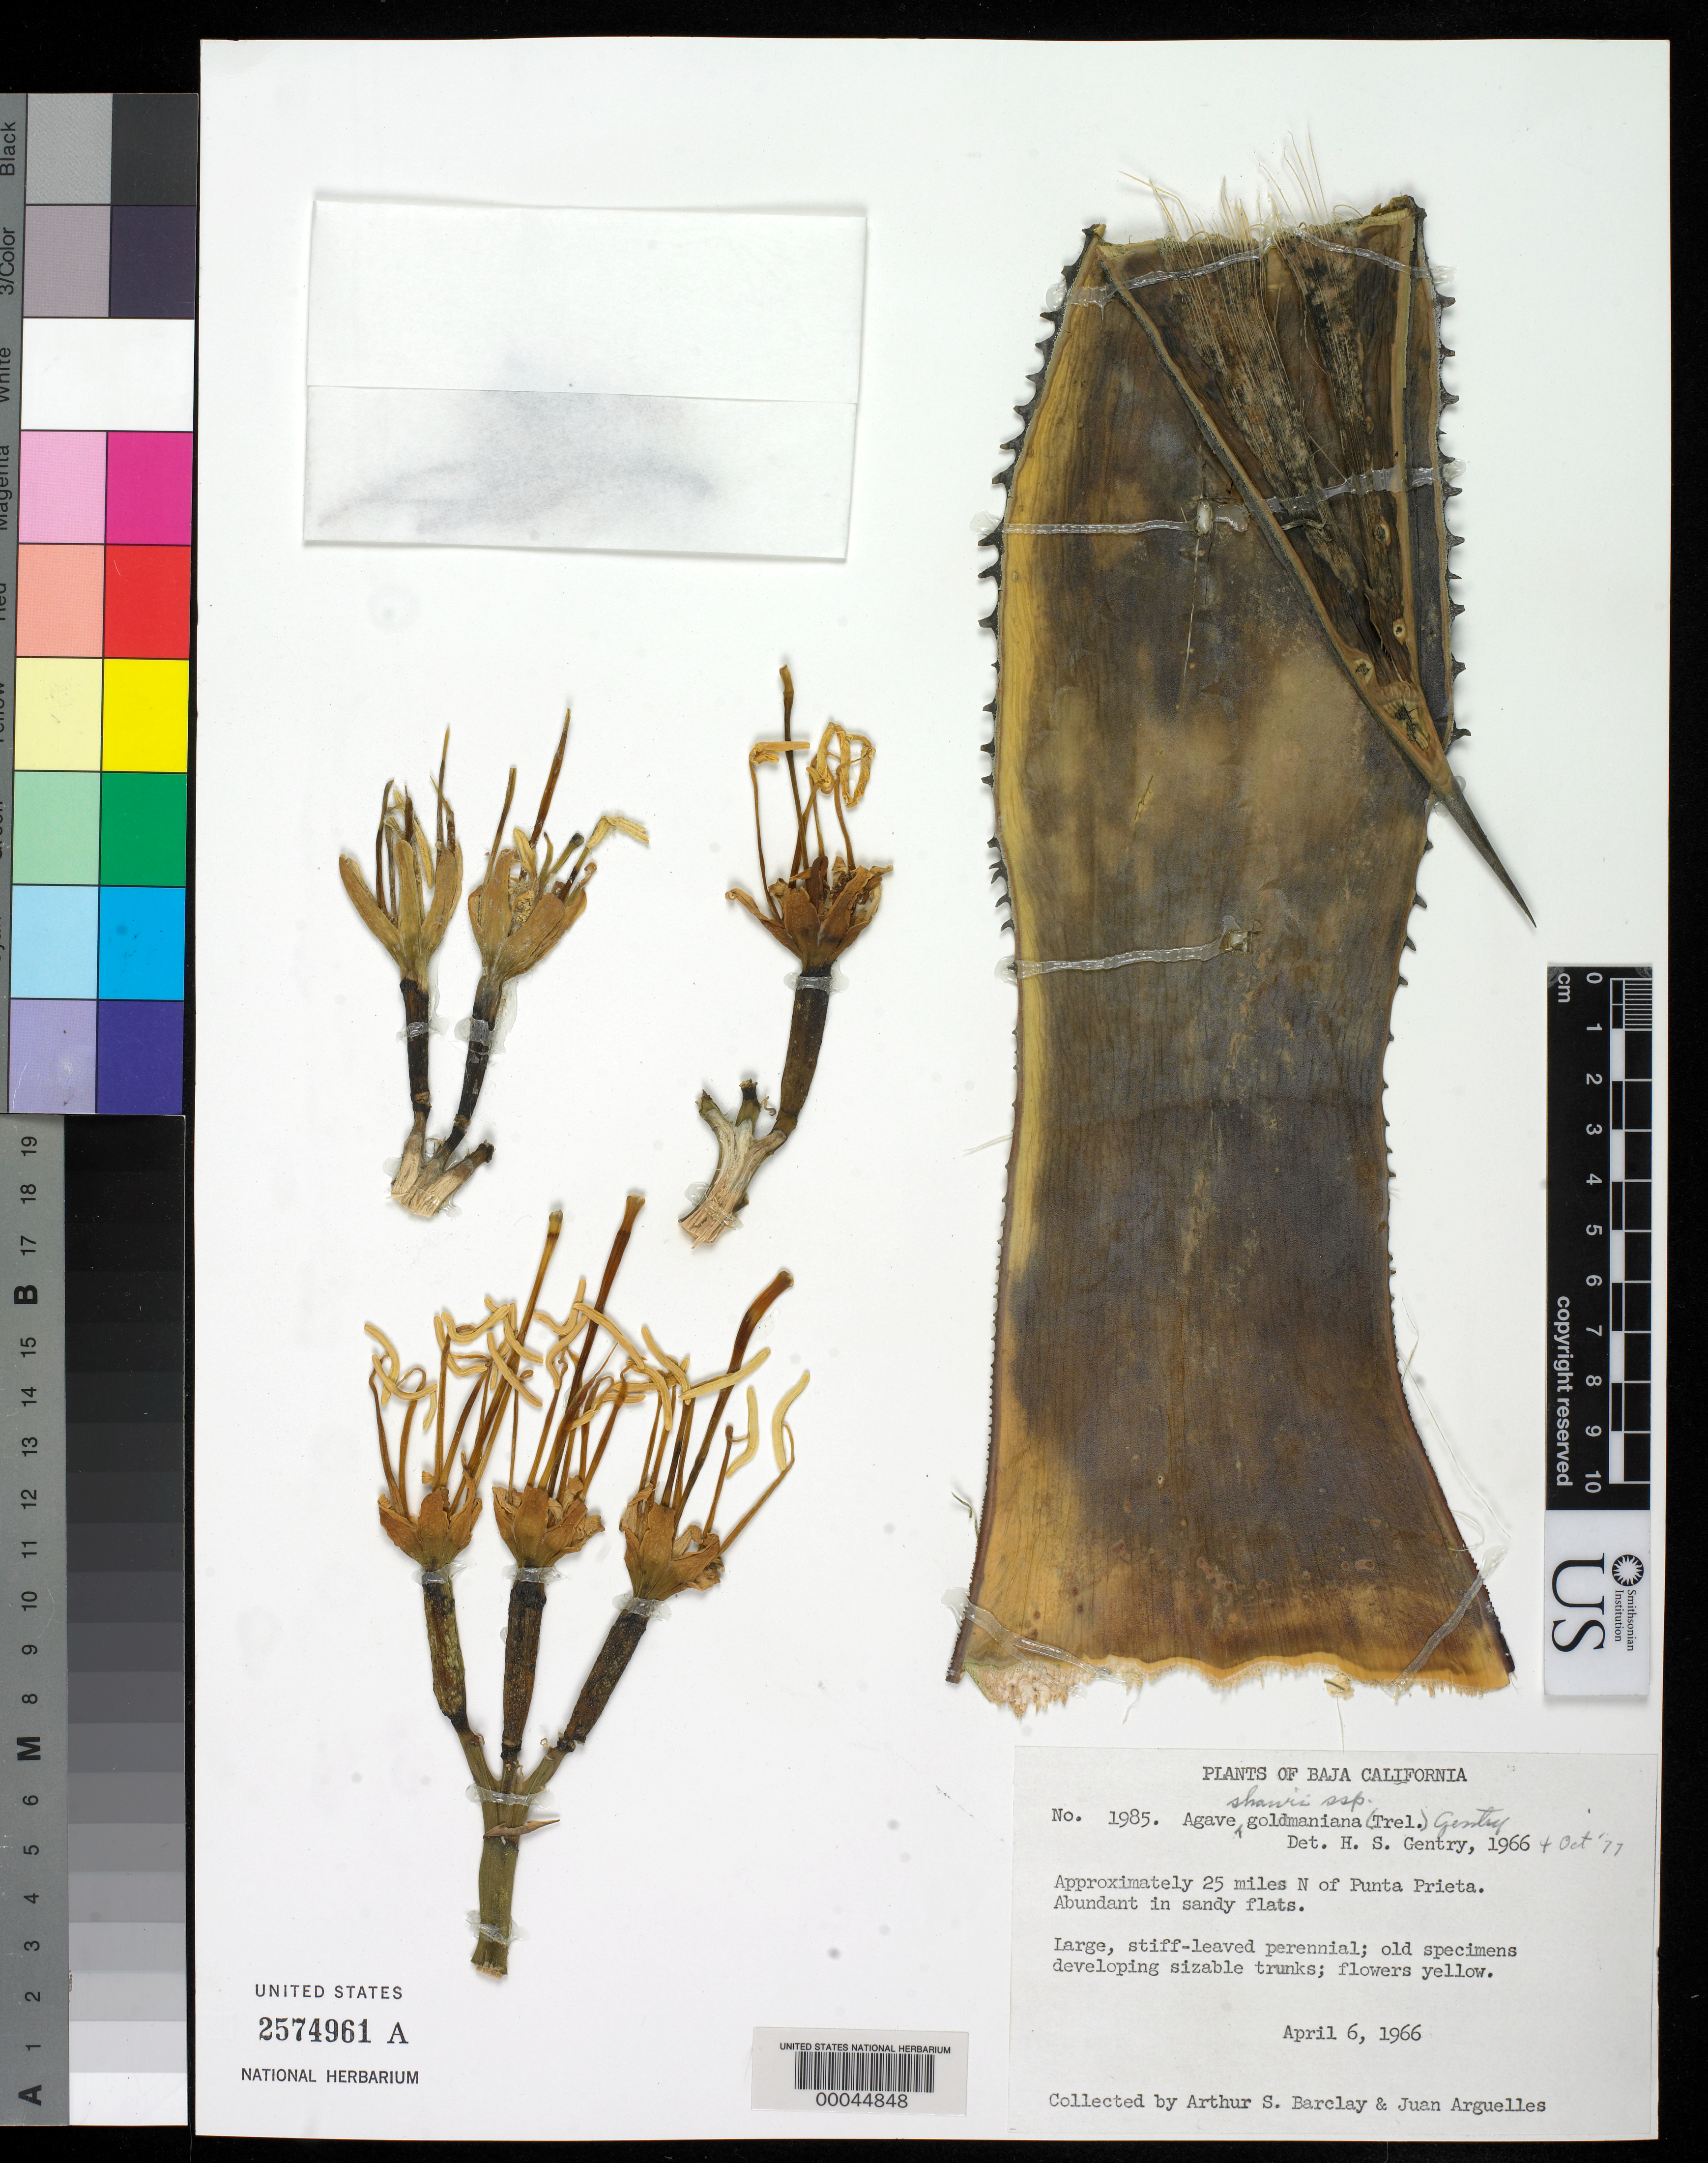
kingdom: Plantae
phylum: Tracheophyta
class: Liliopsida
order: Asparagales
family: Asparagaceae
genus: Agave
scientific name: Agave shawii subsp. goldmaniana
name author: (Trel.) Gentry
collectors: A. S. Barclay & J. Arguelles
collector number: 1985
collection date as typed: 06 Apr 1966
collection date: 1966-04-06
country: Mexico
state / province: Baja California Norte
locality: Ca 25 mi N of Punta Prieta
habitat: Sandy flats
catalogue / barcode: US 2574961A